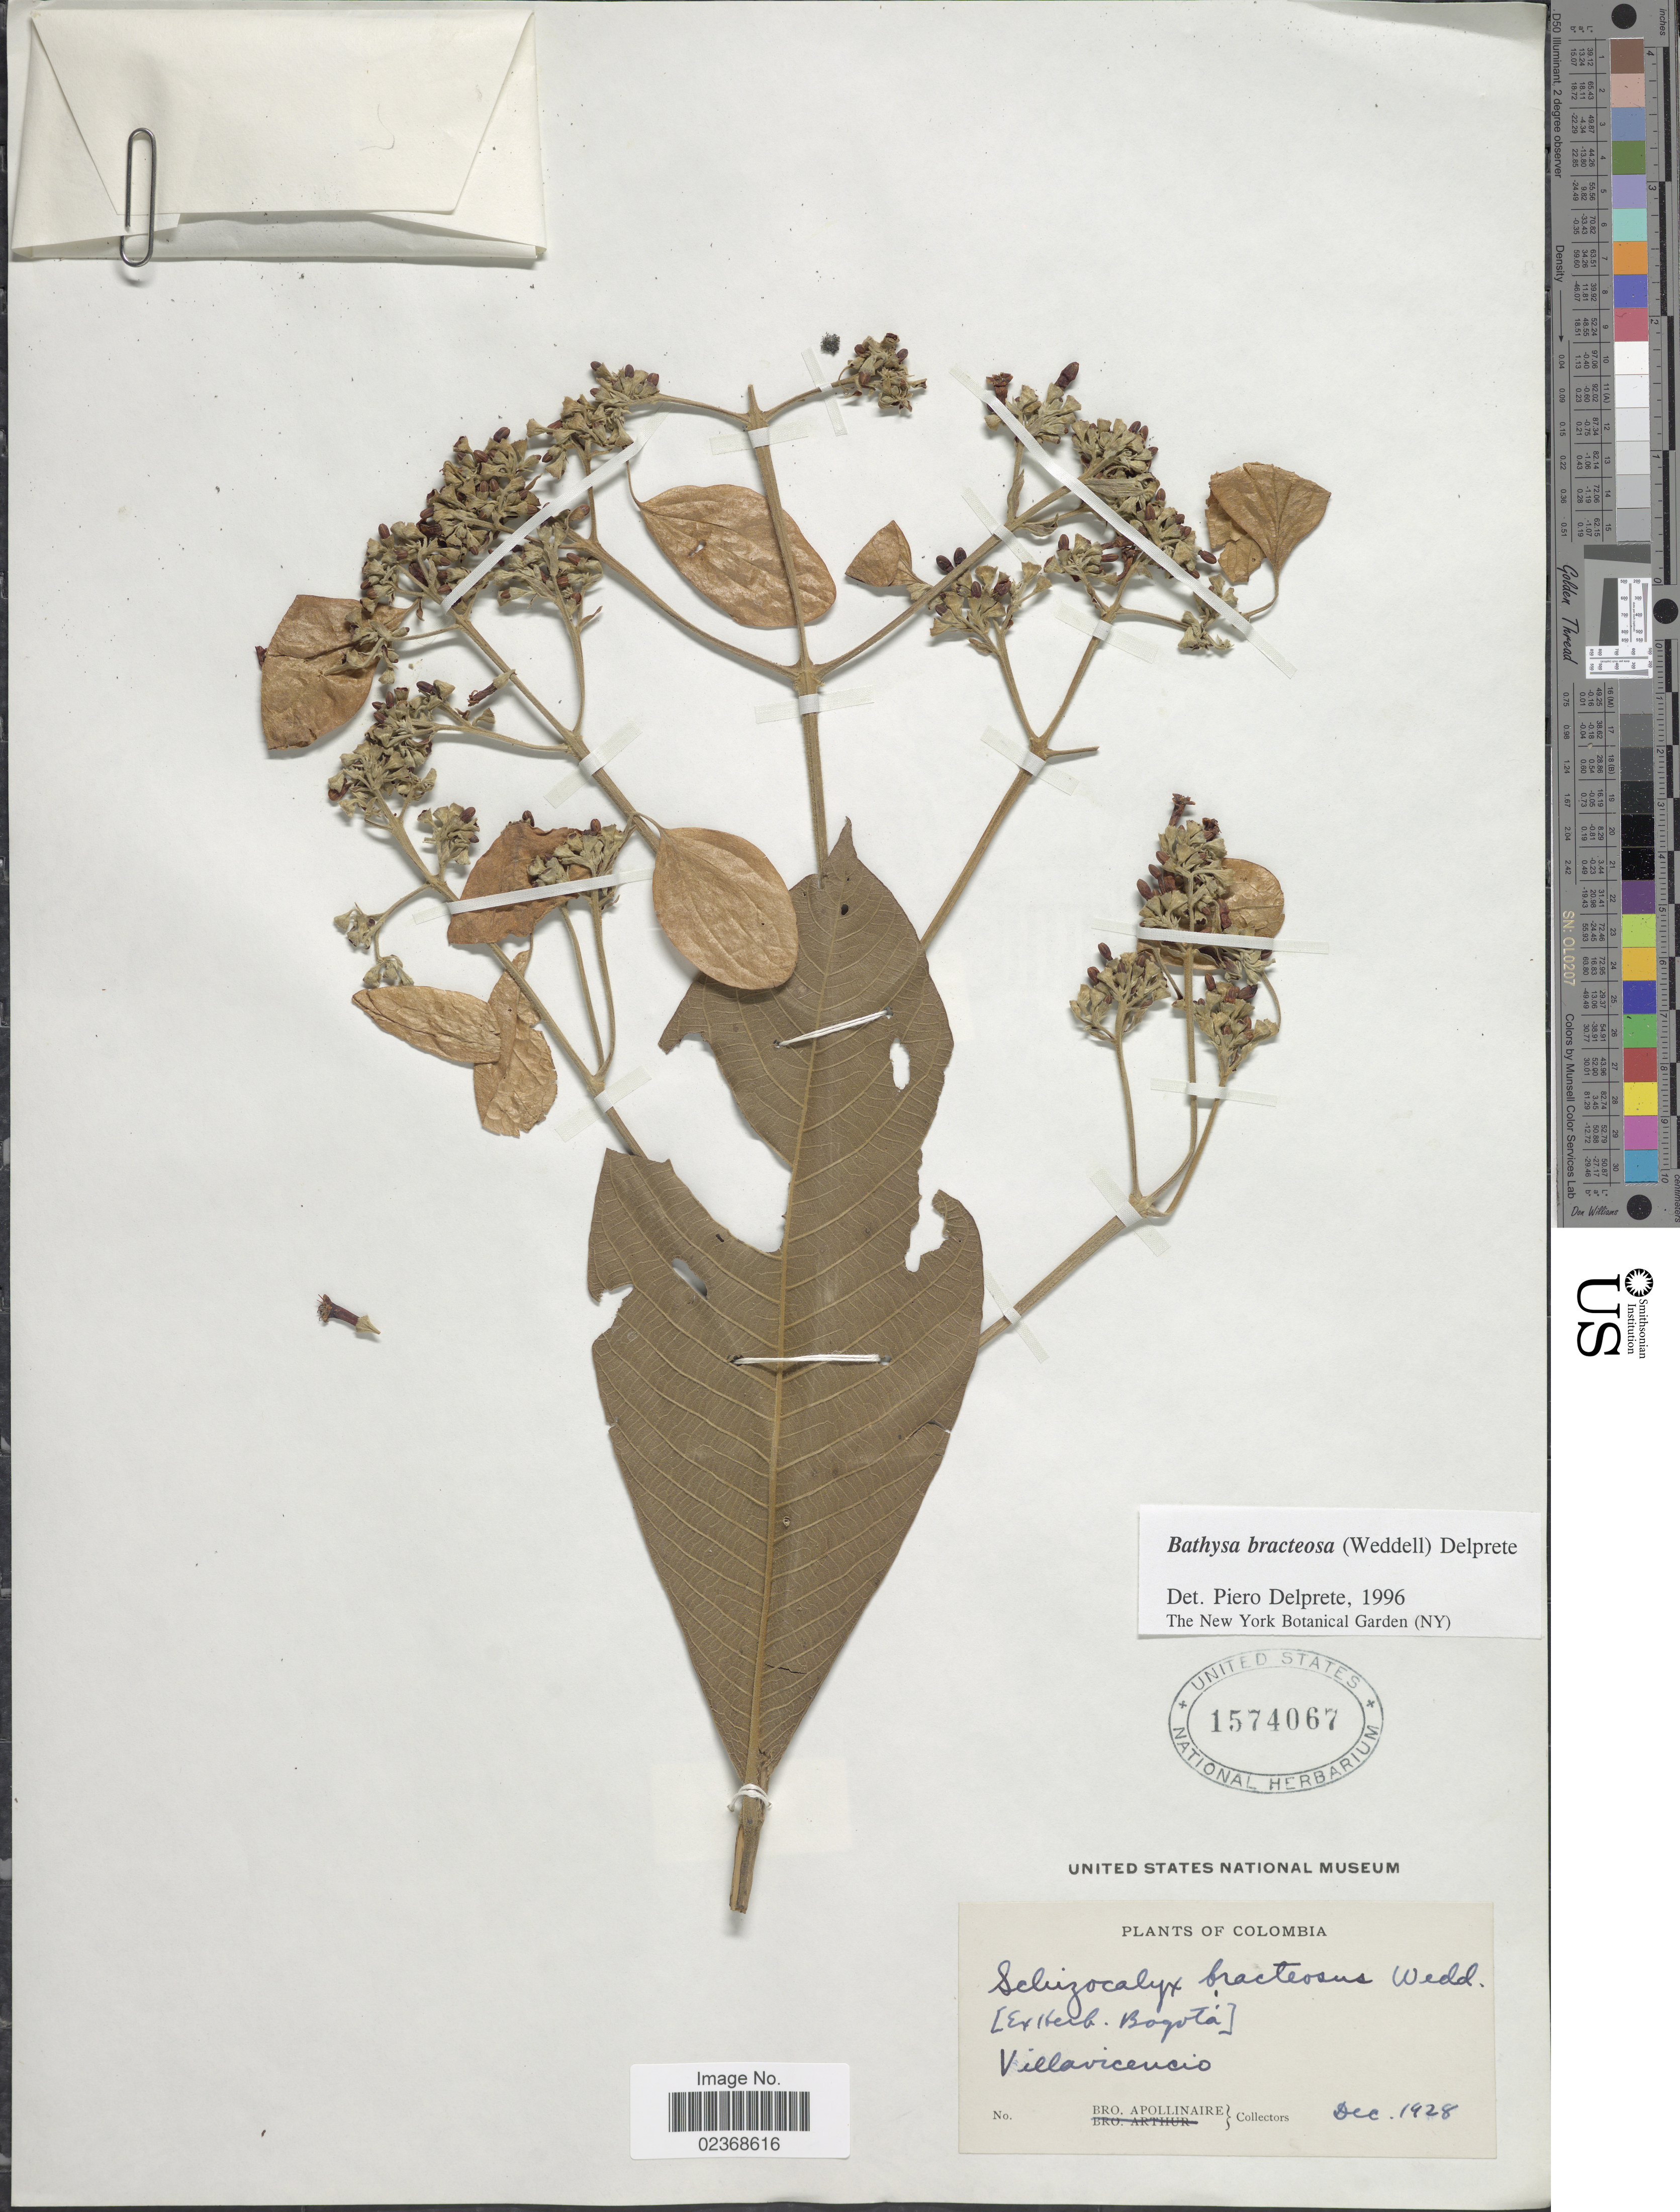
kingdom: Plantae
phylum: Tracheophyta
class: Magnoliopsida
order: Gentianales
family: Rubiaceae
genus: Schizocalyx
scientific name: Schizocalyx bracteosus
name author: Wedd.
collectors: Bro. Apollinaire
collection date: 1928-12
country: Colombia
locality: Villavicencio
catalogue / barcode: US 1574067